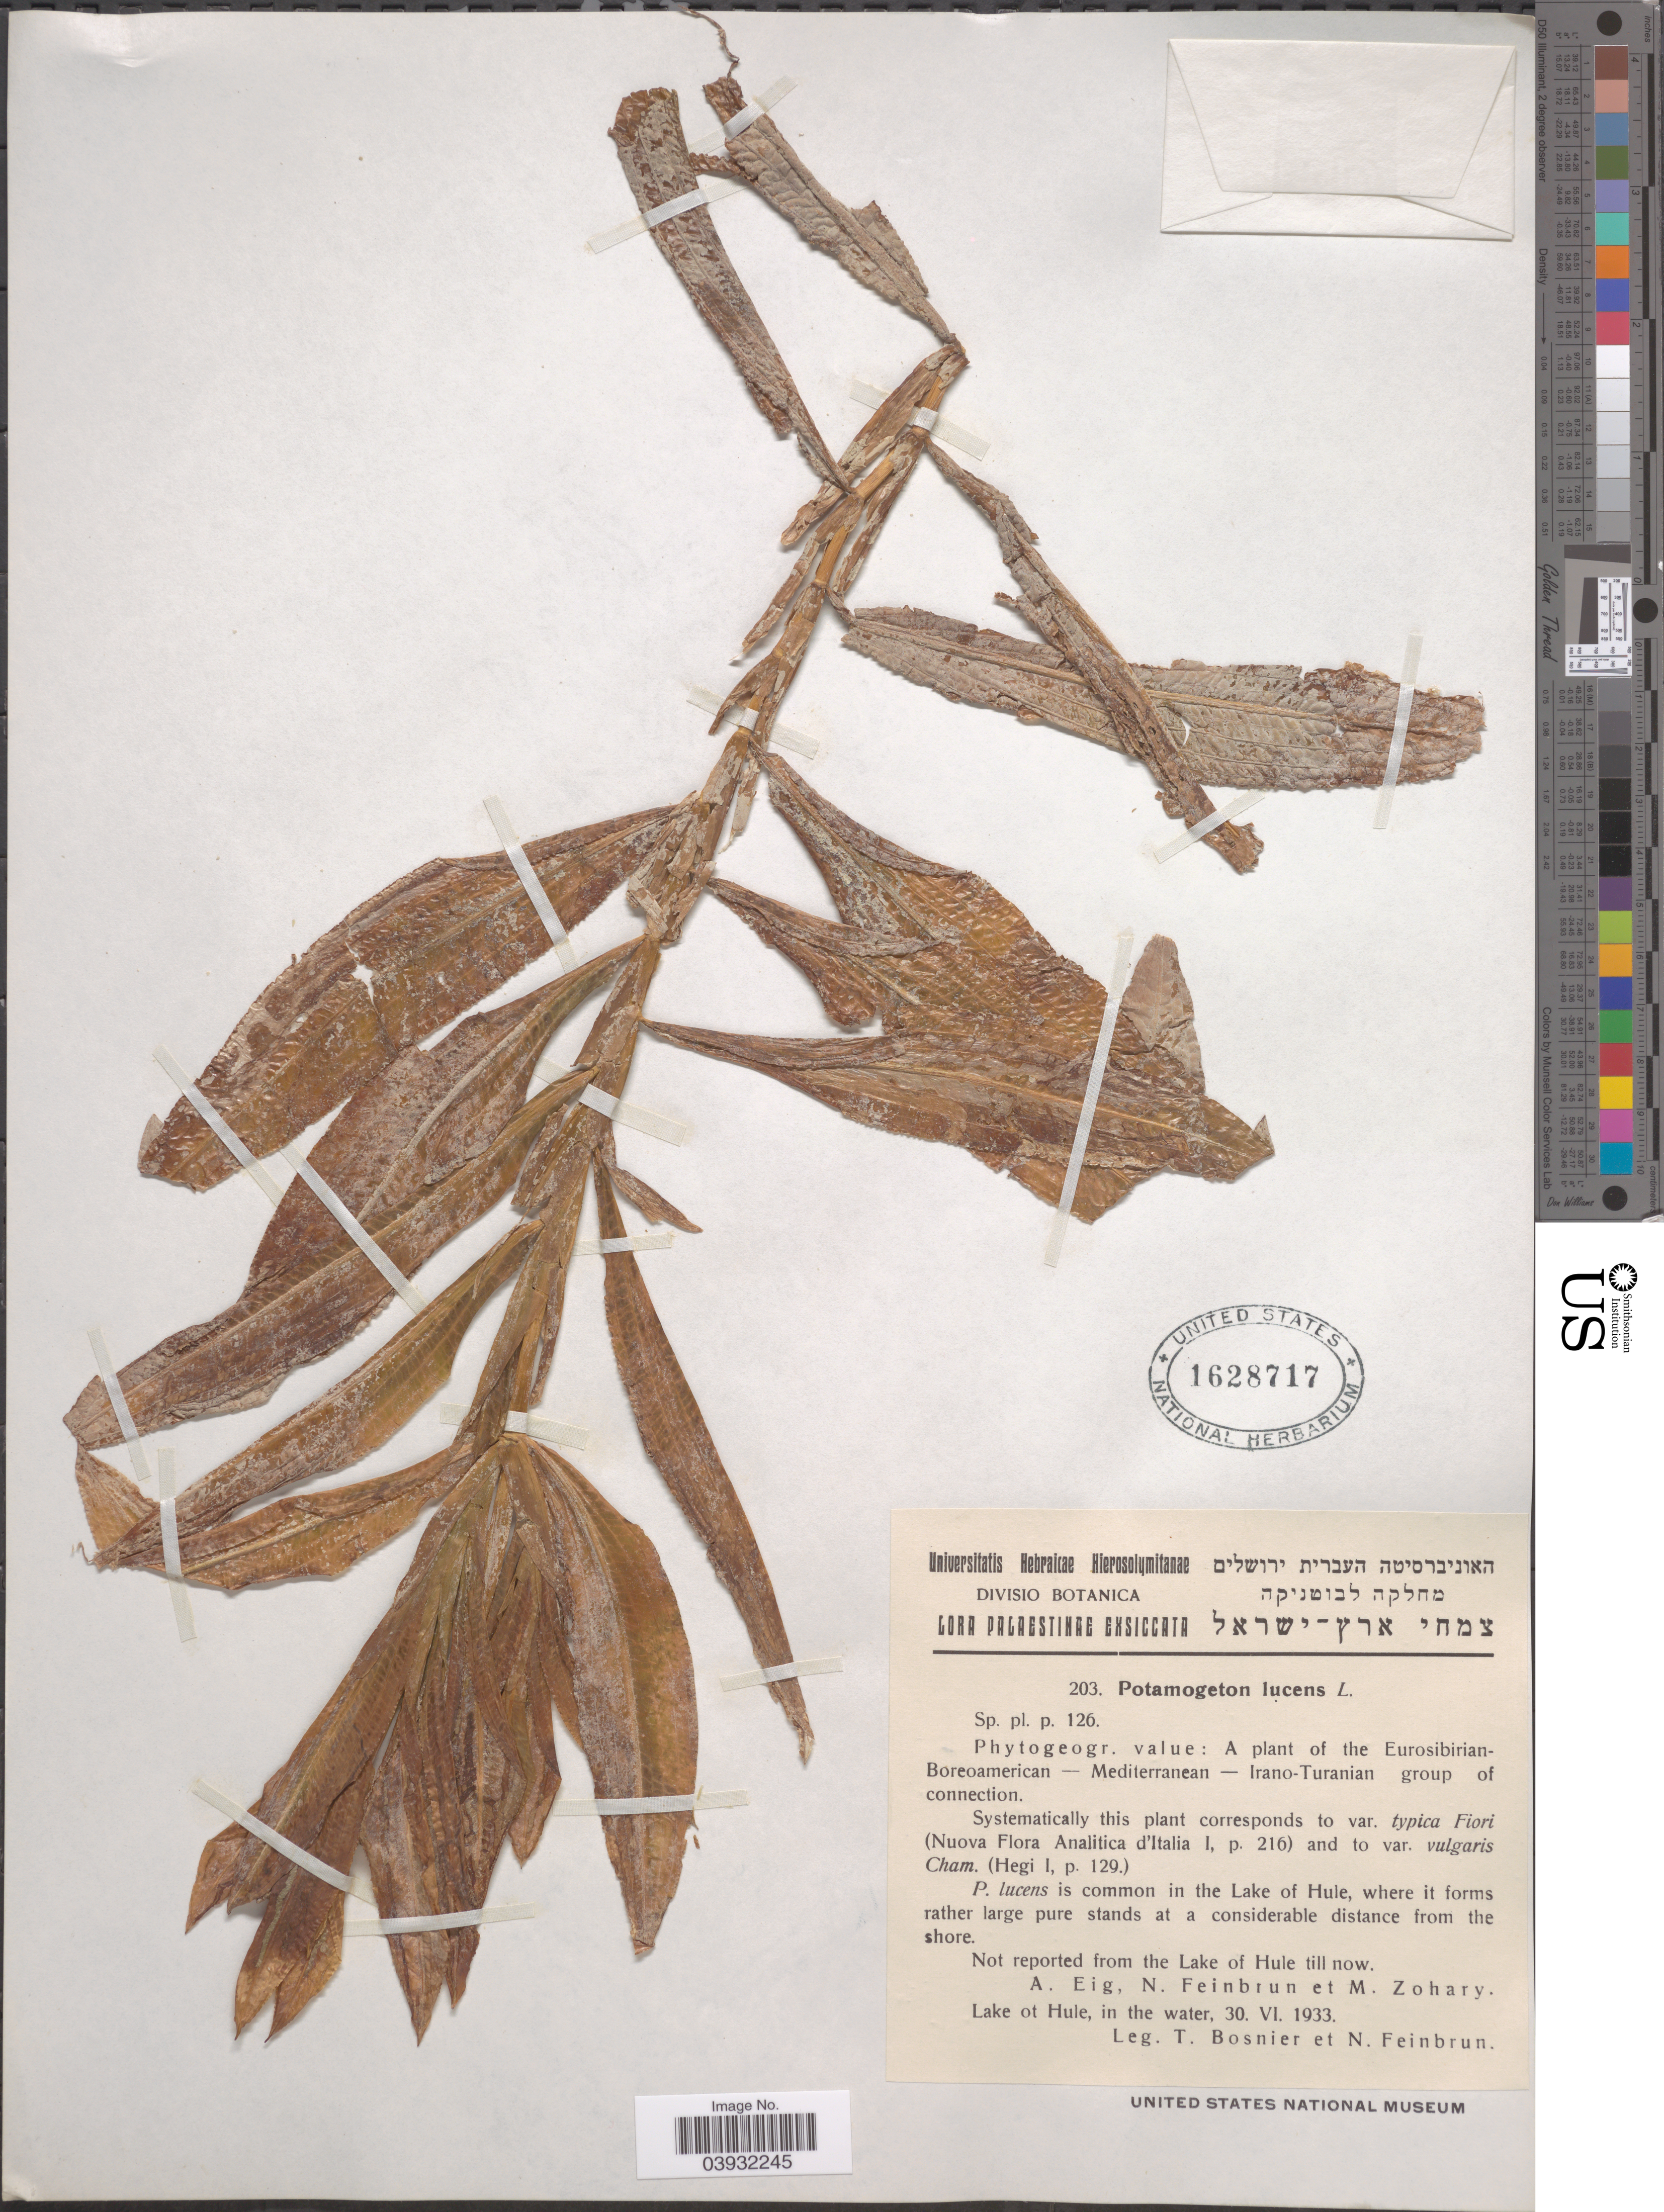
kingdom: Plantae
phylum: Tracheophyta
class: Liliopsida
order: Alismatales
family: Potamogetonaceae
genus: Potamogeton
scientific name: Potamogeton lucens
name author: L.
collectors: T. Bosnier & N. Feinbrun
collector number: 203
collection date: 1933-06-30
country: Israel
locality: Common in the Lake of Hule.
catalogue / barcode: US 1628717